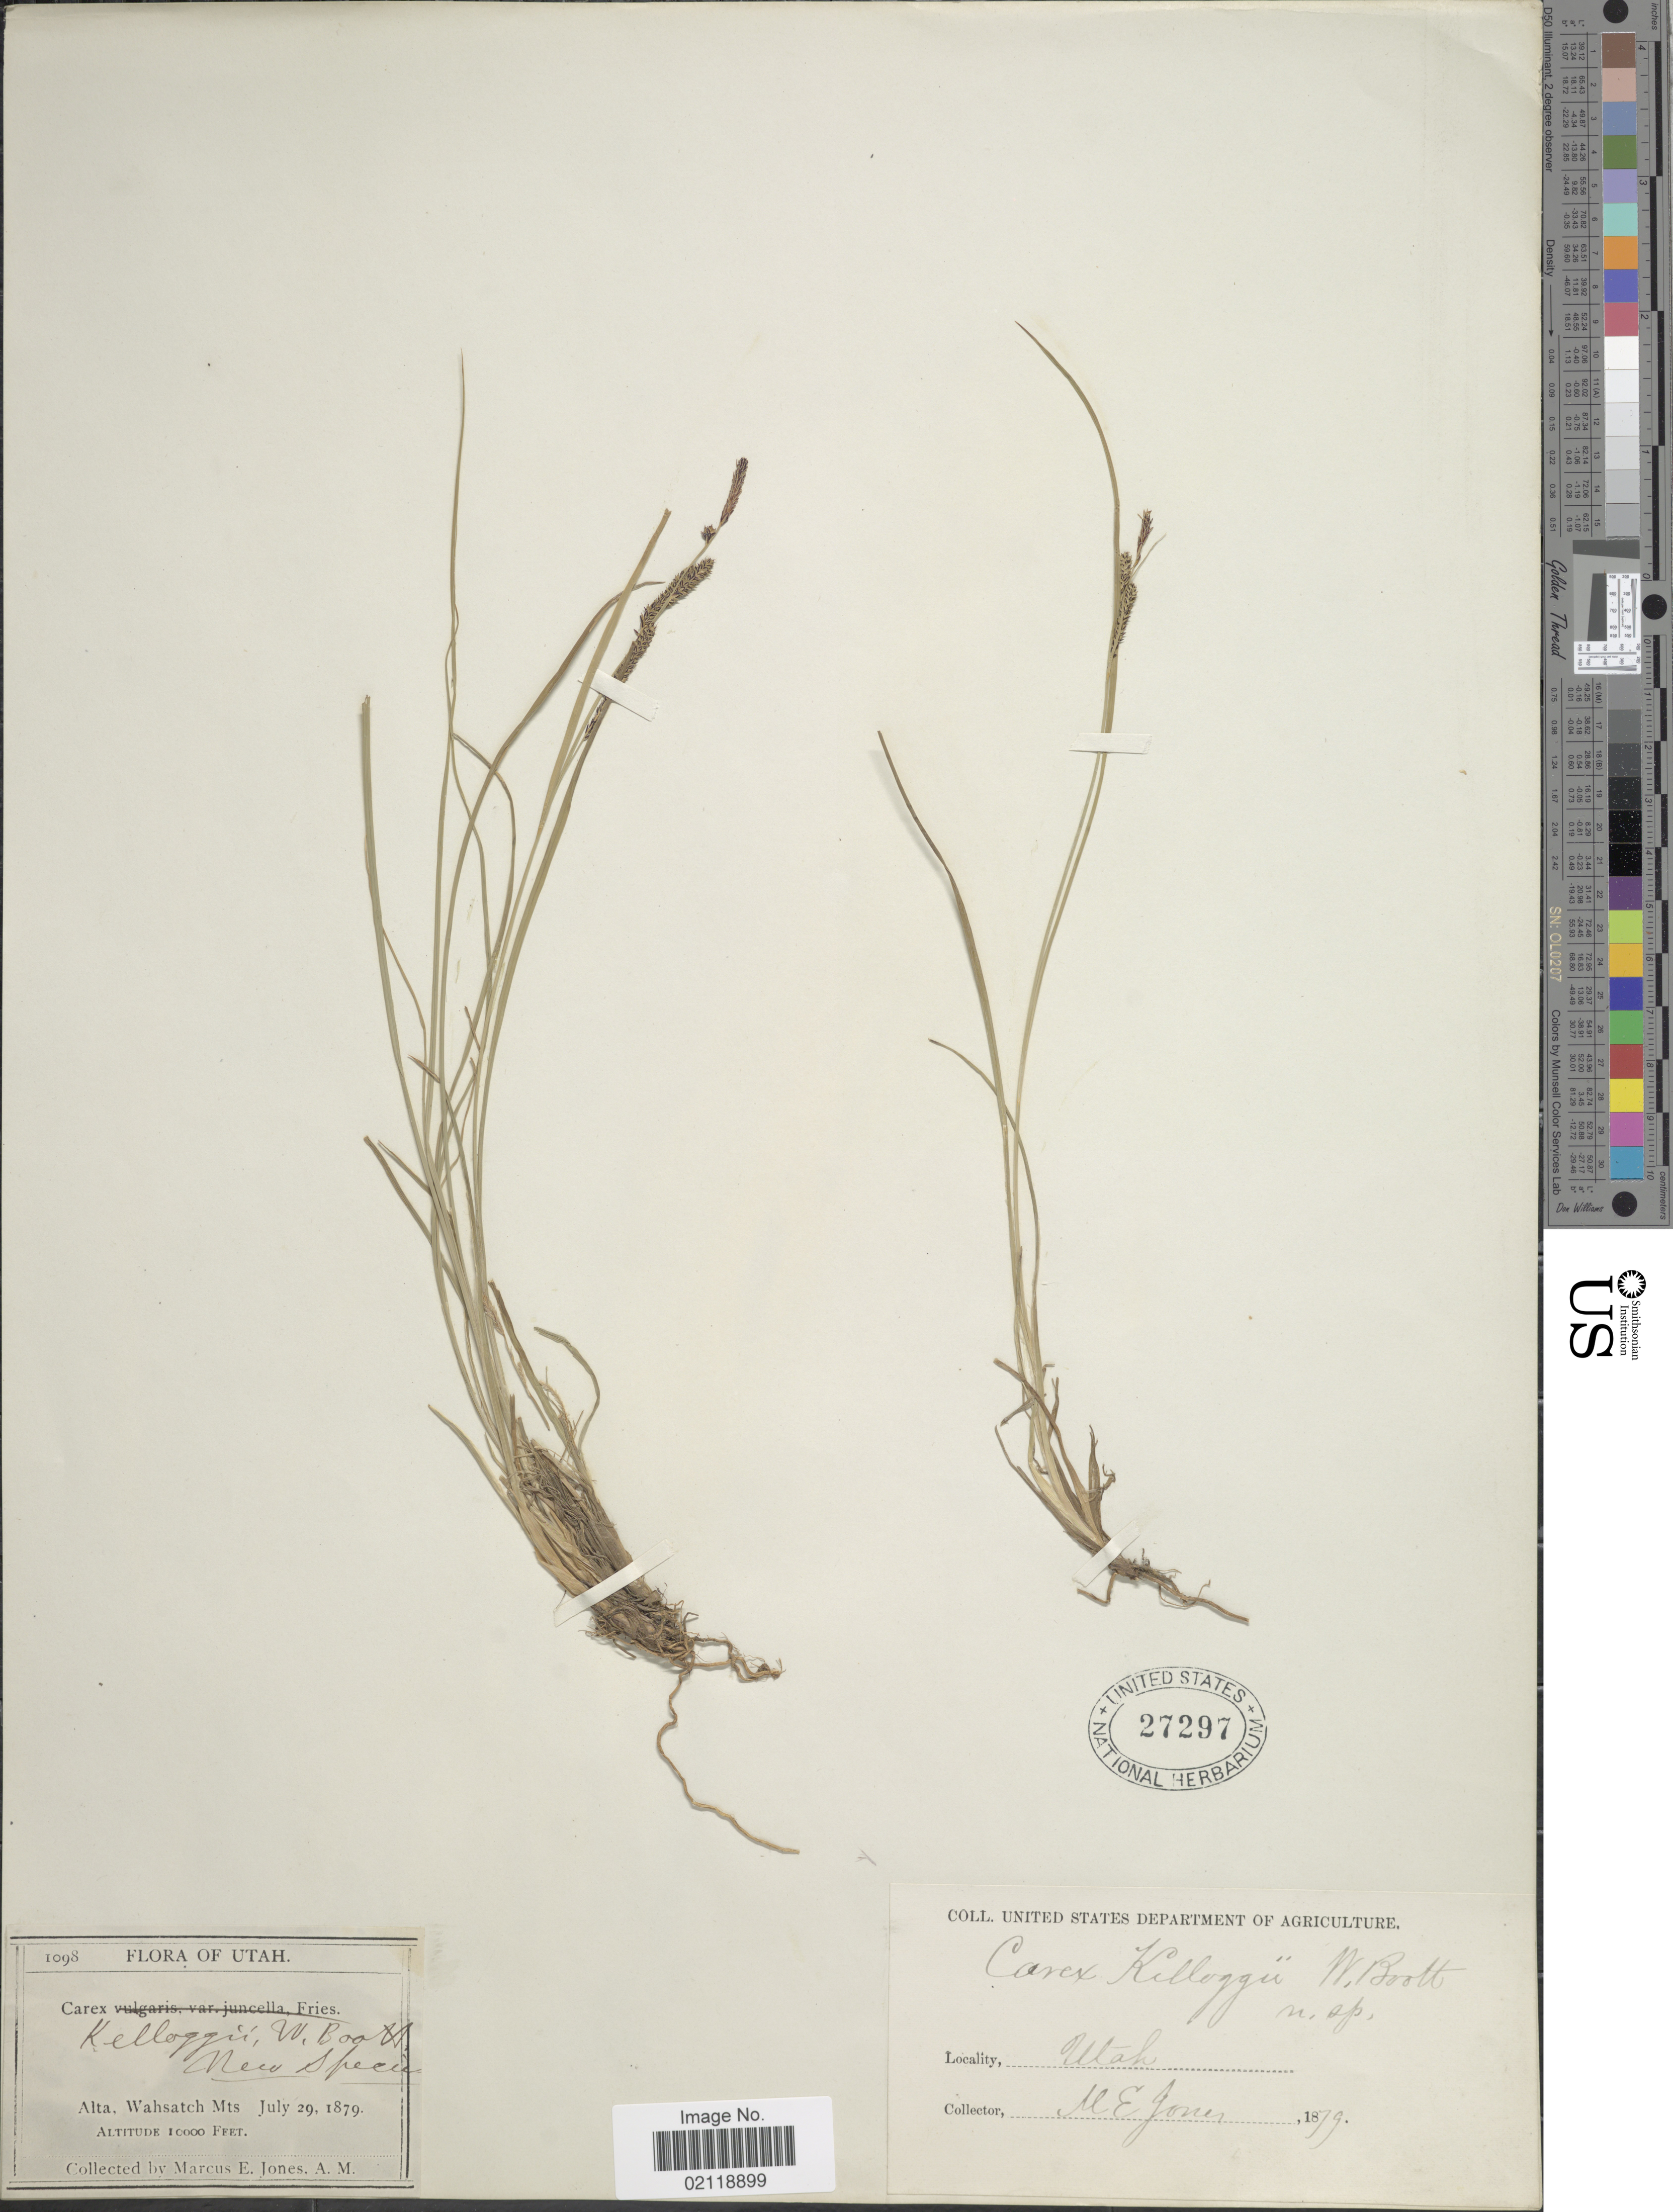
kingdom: Plantae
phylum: Tracheophyta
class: Liliopsida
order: Poales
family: Cyperaceae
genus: Carex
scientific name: Carex kelloggii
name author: W. Boott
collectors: M. E. Jones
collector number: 1098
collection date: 1879-07-29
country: United States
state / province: Utah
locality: Alta, Wasatch Mts.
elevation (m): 3048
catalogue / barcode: US 27297